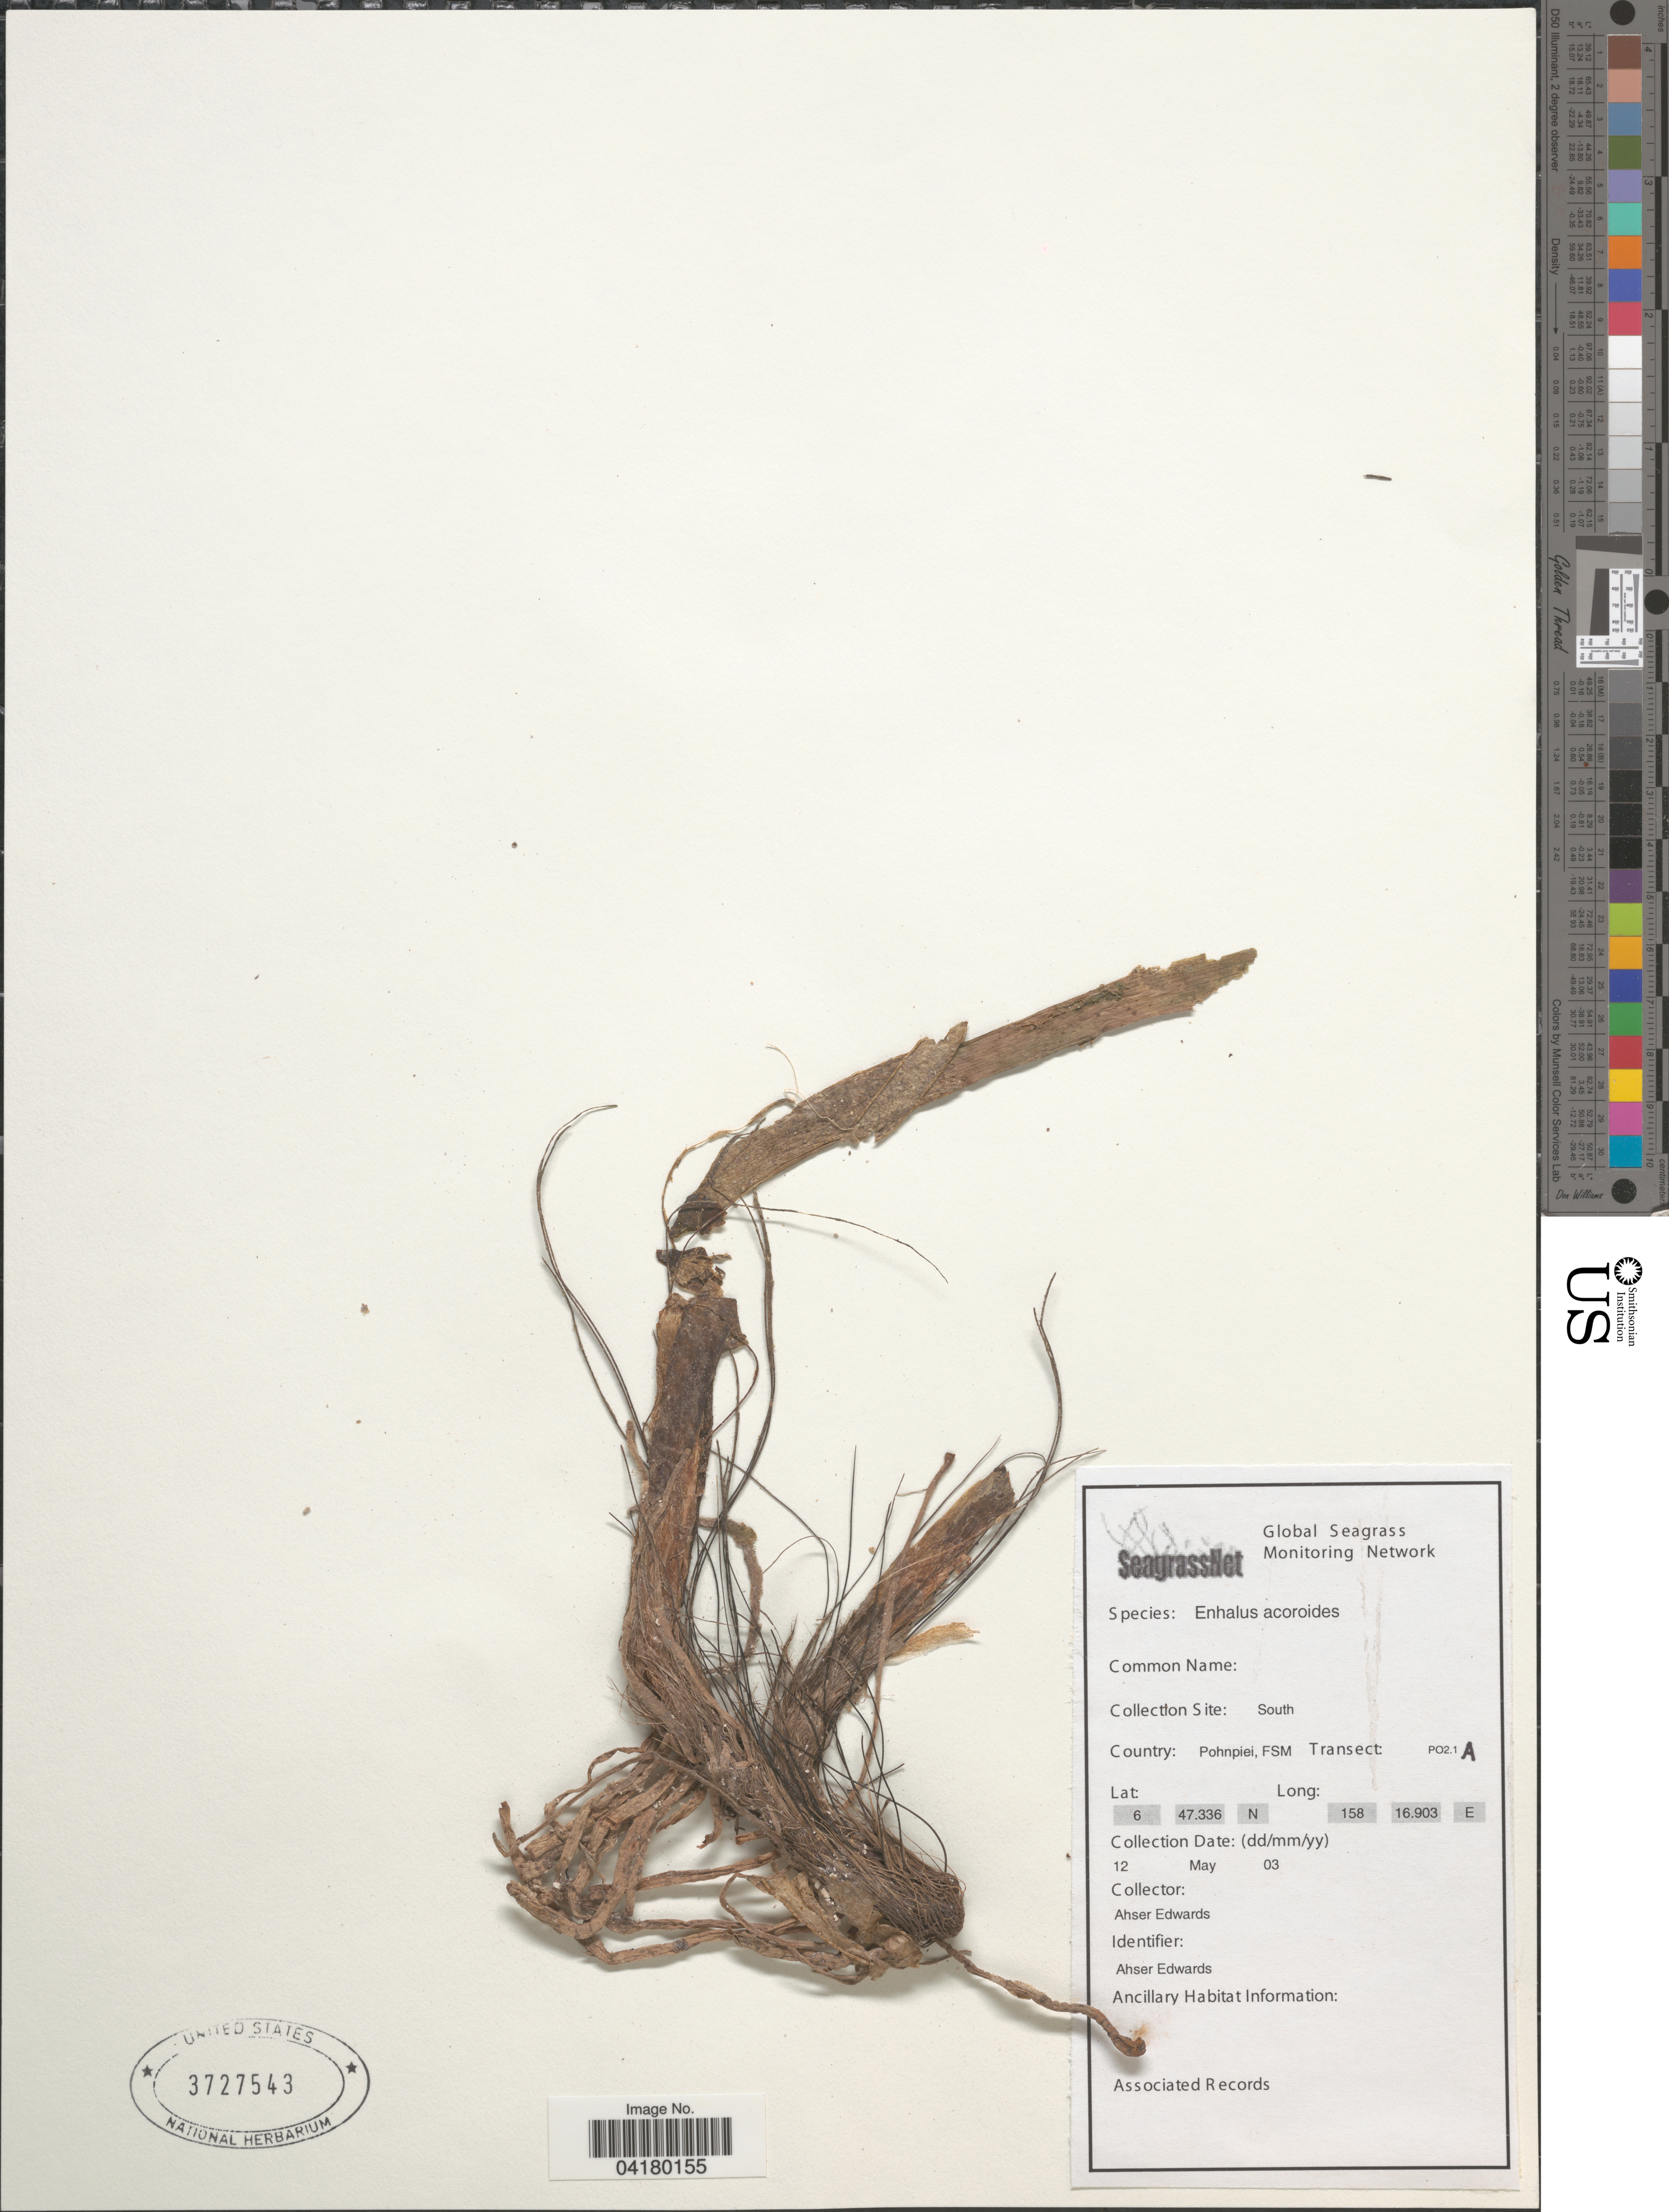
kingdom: Plantae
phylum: Tracheophyta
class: Liliopsida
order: Alismatales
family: Hydrocharitaceae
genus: Enhalus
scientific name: Enhalus acoroides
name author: (L. f.) Royle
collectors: A. Edwards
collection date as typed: Transcribed d/m/y: 12/5/3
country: Micronesia, Federated States of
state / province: Pohnpei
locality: Collection Site: South. Country: Pohnpiei, FSM. Transect: PO2.1A.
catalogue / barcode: US 3727543